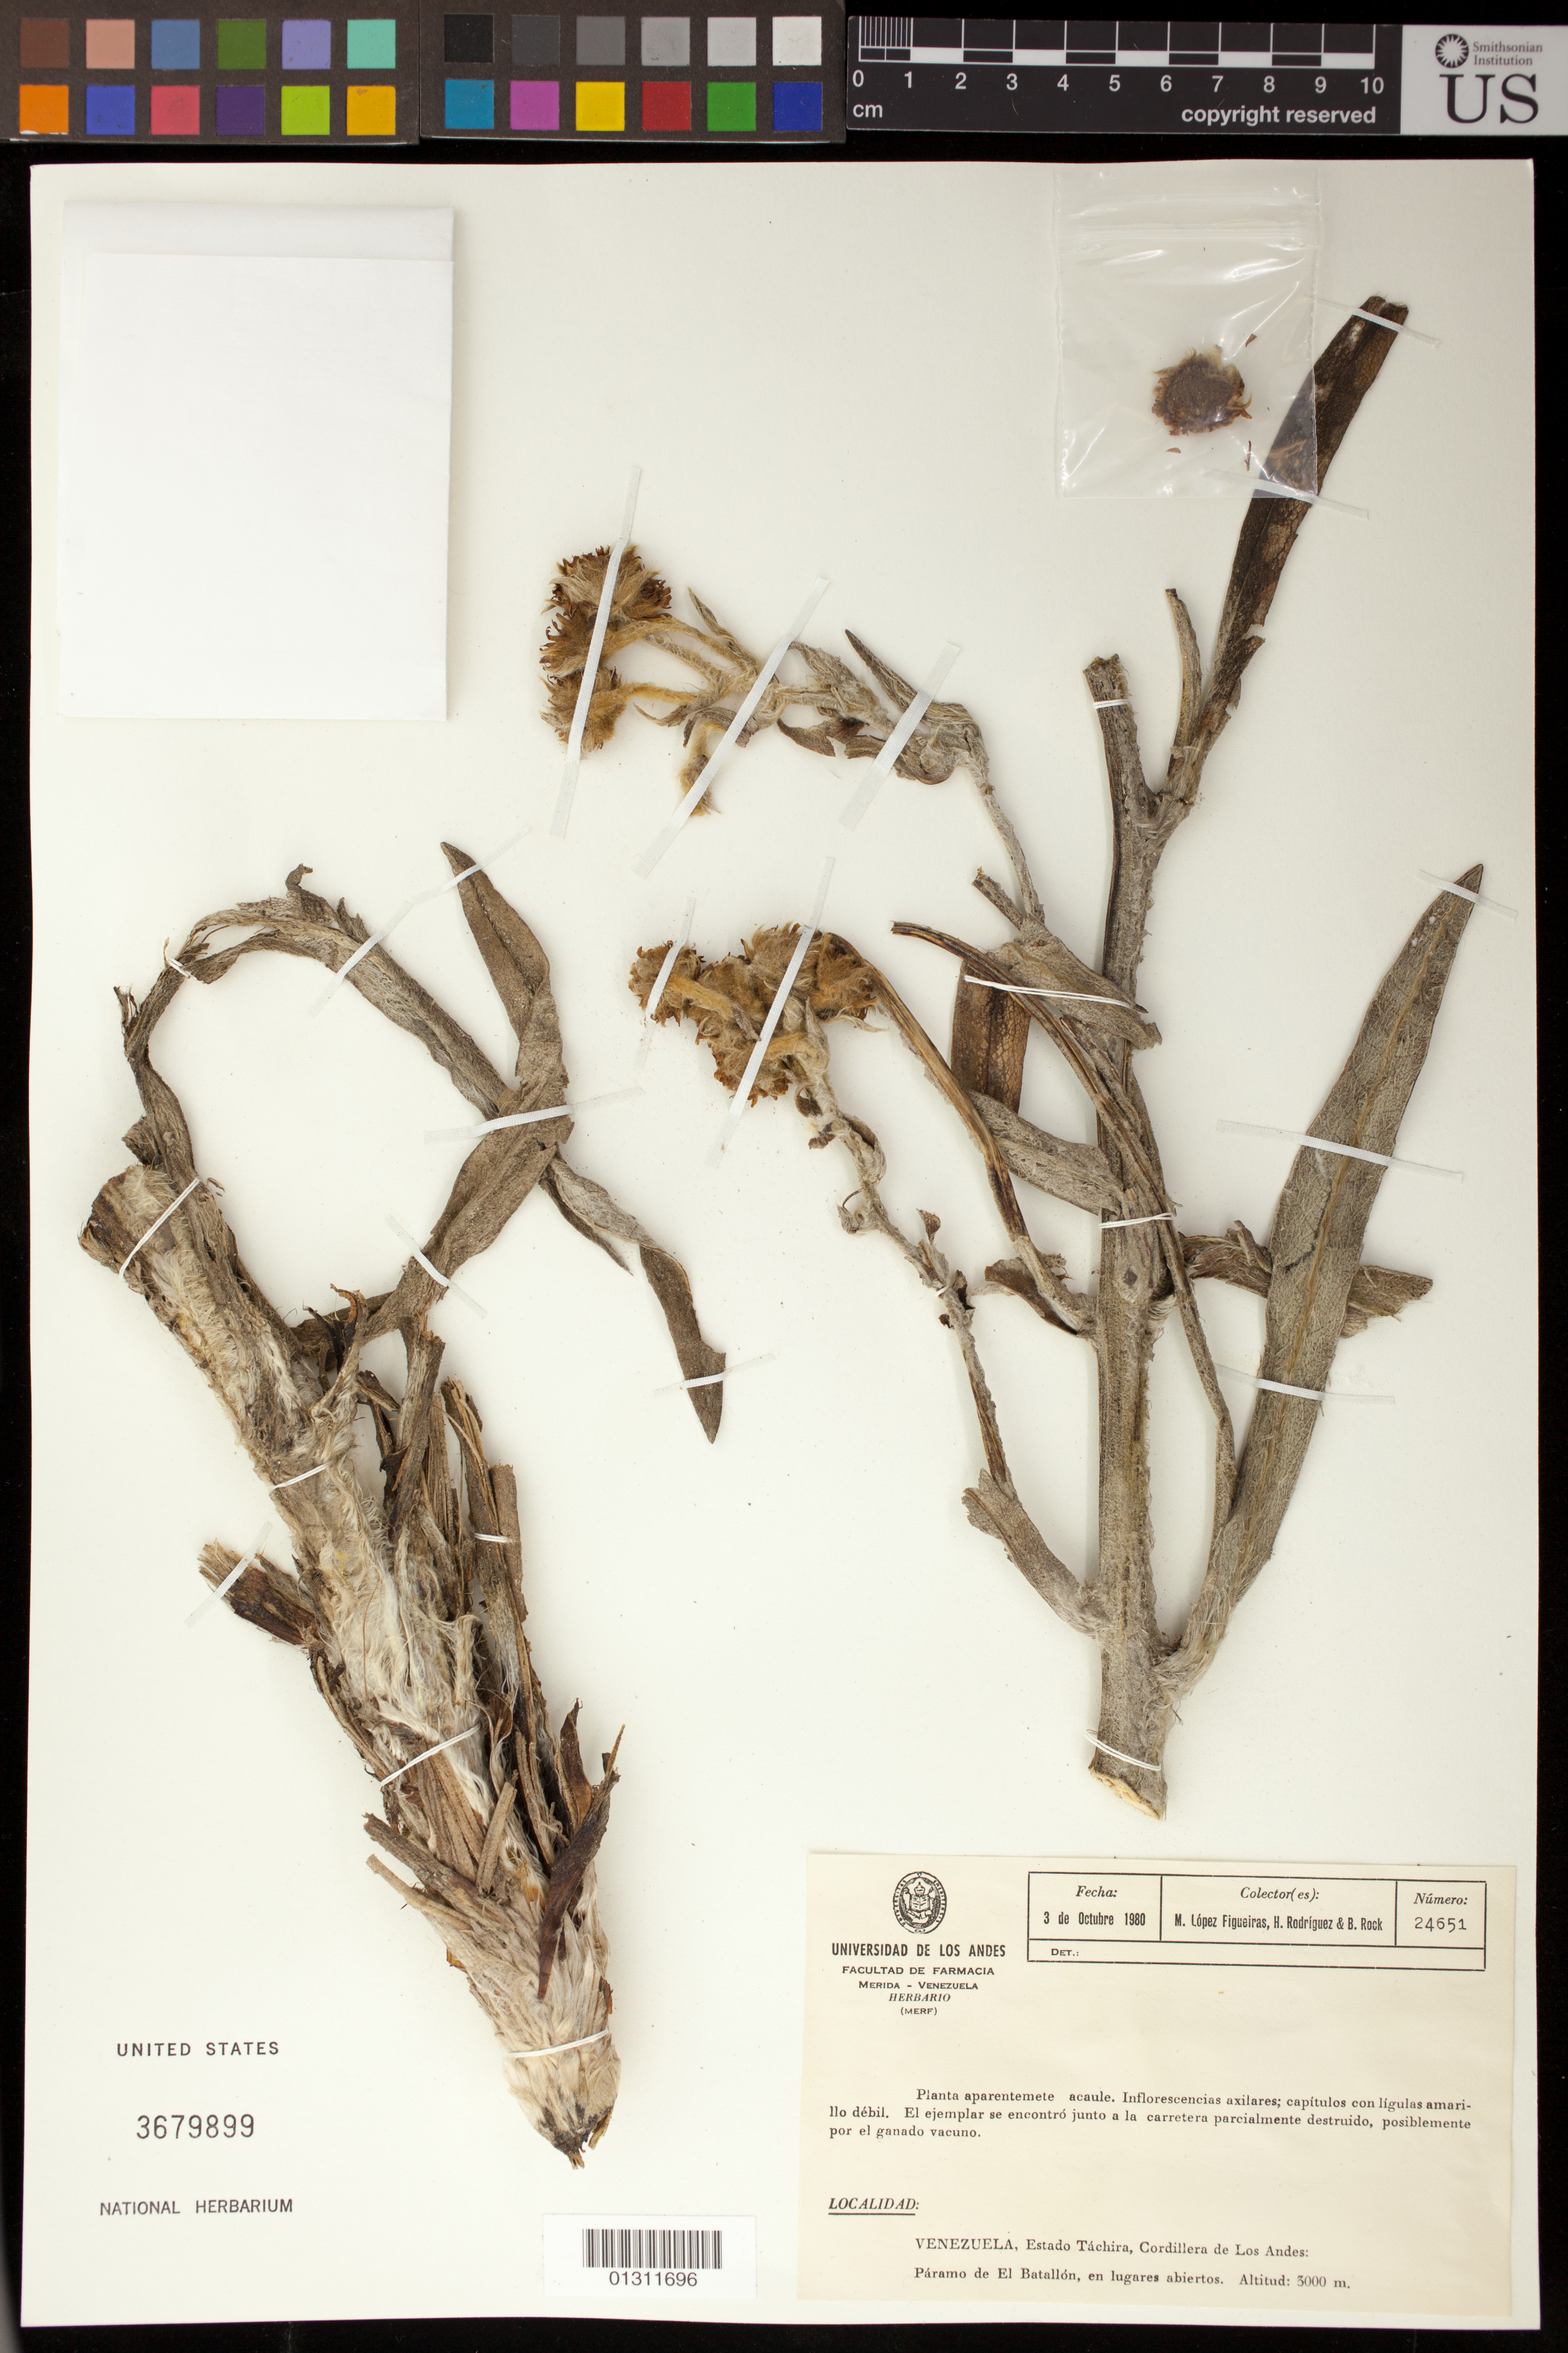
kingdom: Plantae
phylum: Tracheophyta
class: Magnoliopsida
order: Asterales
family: Asteraceae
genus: Coespeletia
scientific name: Coespeletia thyrsiformis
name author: (A.C. Sm.) Cuatrec.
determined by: Robinson, Harold E., (US)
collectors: M. López Figueiras, H. Rodrígues & B. Rock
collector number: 24651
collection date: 1980-10-03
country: Venezuela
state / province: Táchira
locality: Cordillera de Los Andes: Paramo de El Batallon.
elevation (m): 3000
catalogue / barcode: US 3679899